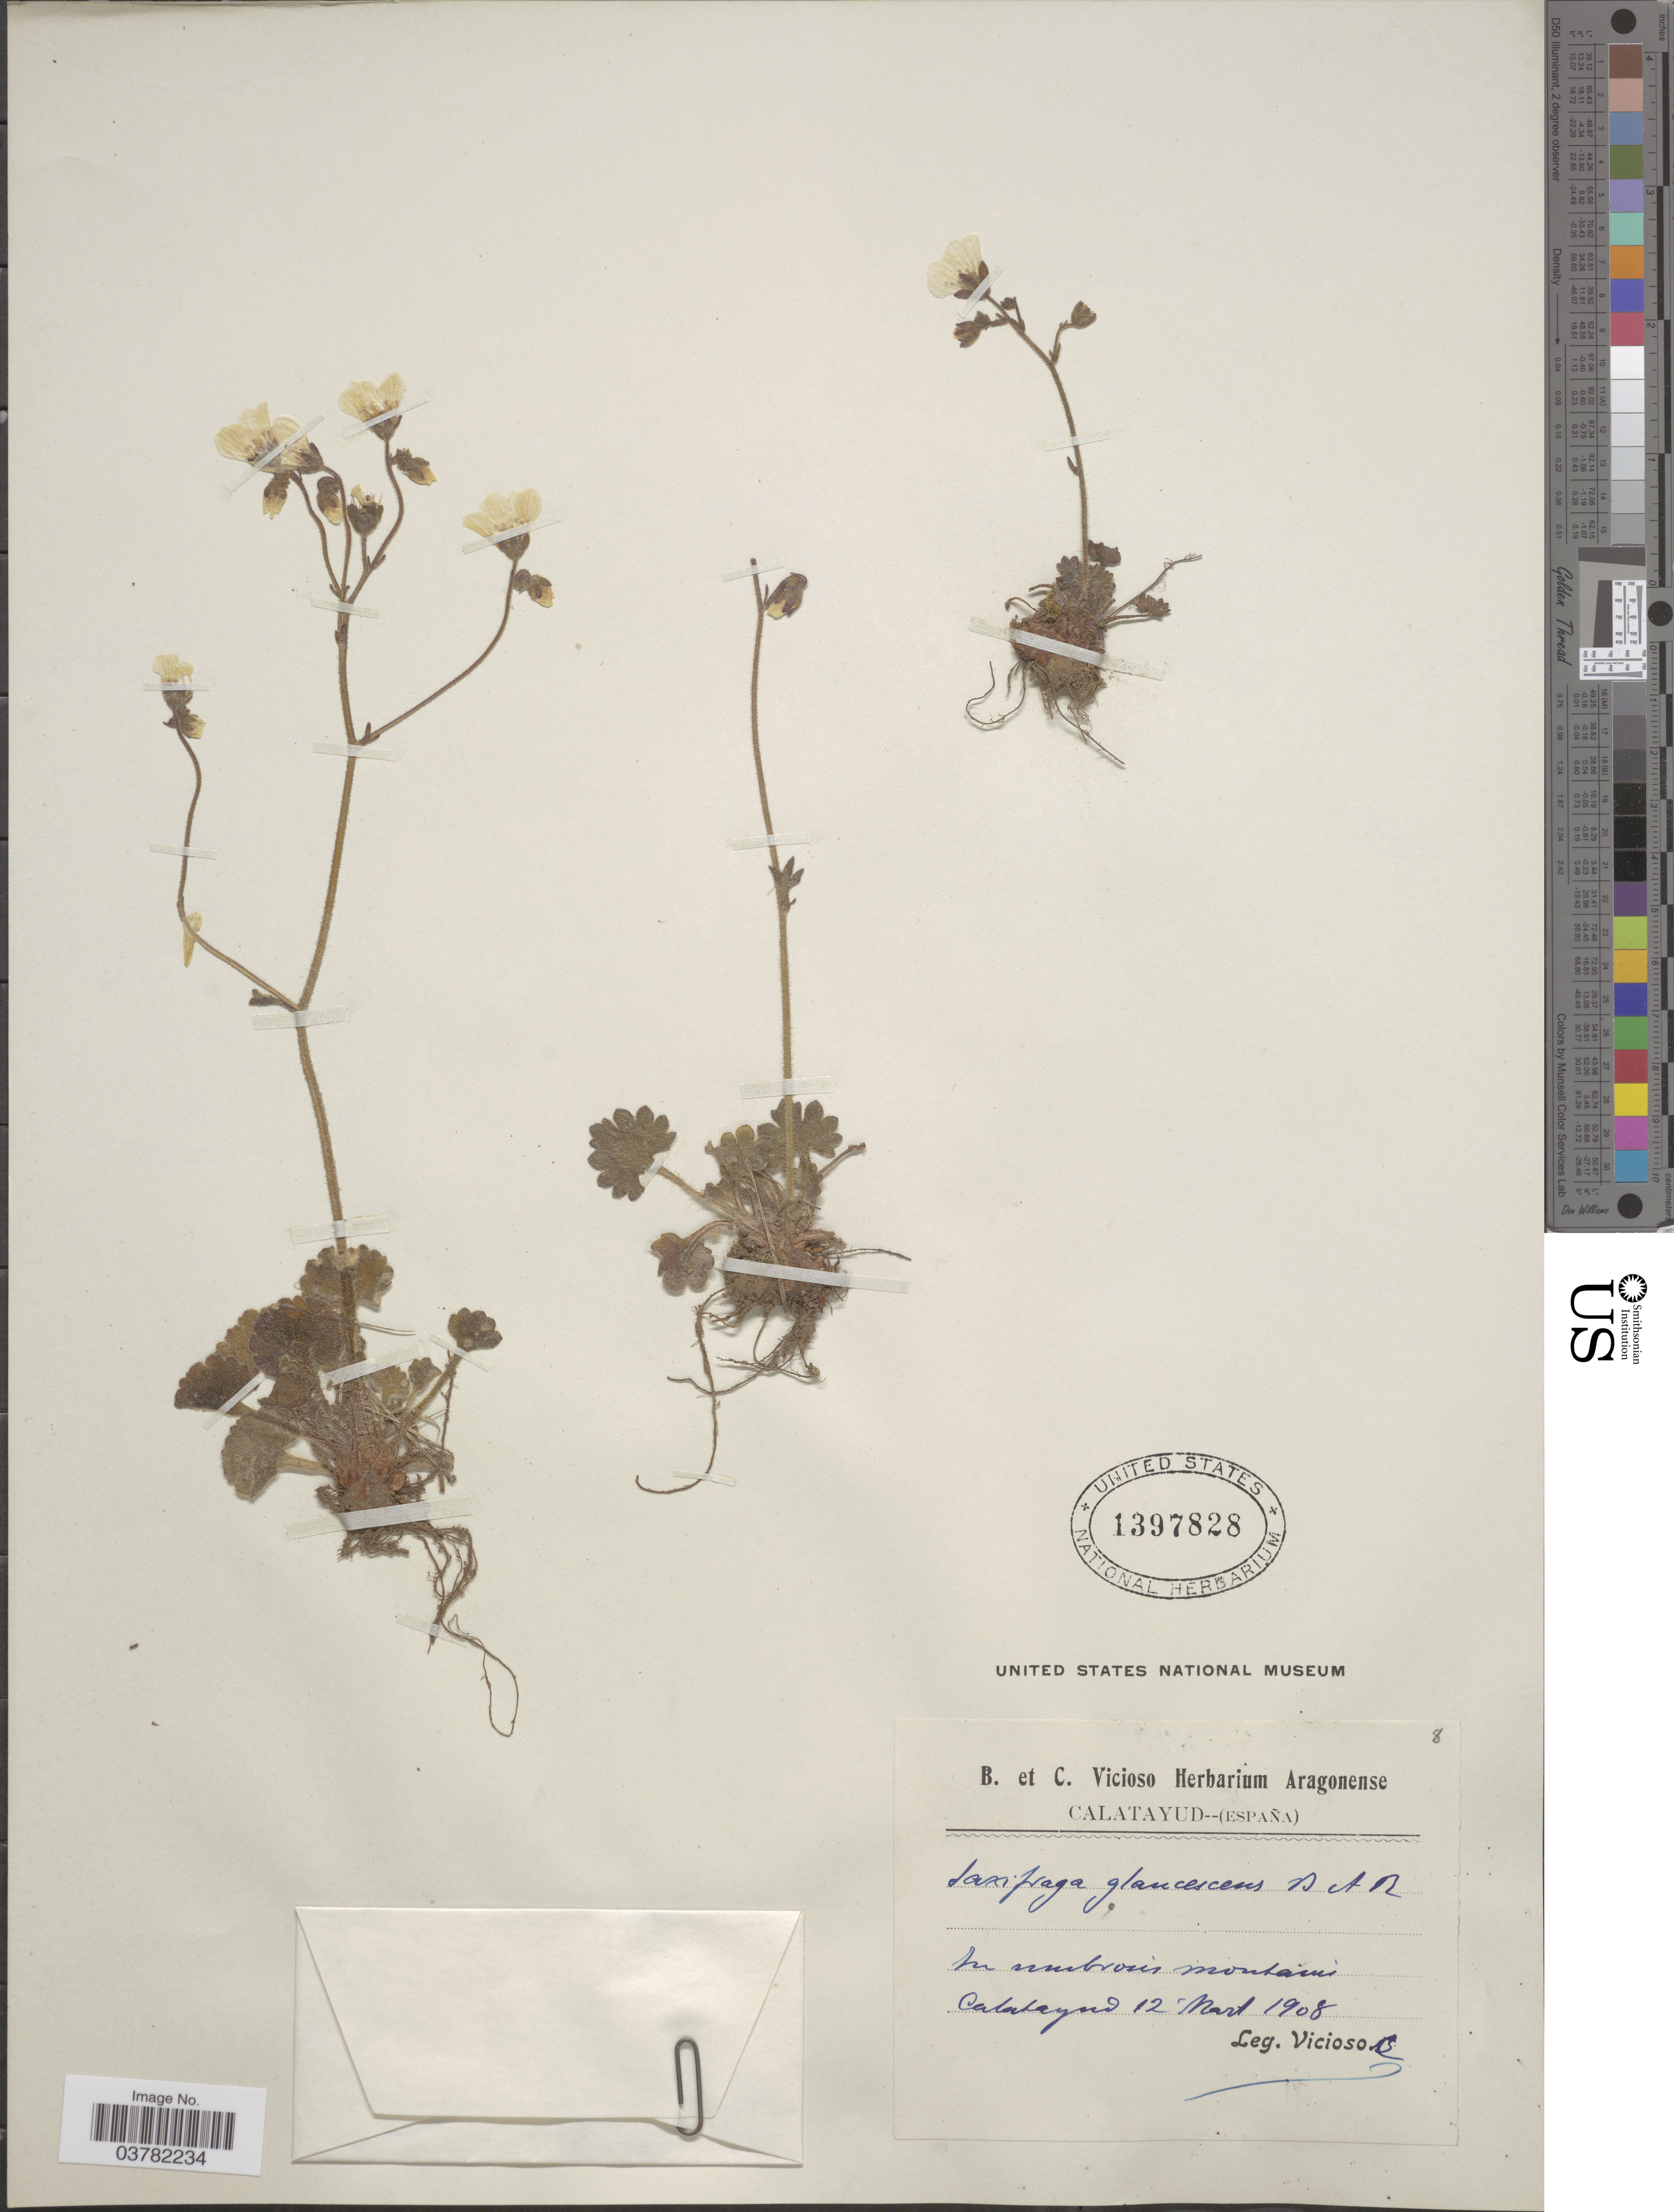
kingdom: Plantae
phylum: Tracheophyta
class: Magnoliopsida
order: Saxifragales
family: Saxifragaceae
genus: Saxifraga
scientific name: Saxifraga glaucescens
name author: Reut.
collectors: C. Vicioso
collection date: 1908-03-12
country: Spain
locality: Calatuyid--(España). In umbrosis montains Calatayud.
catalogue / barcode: US 1397828